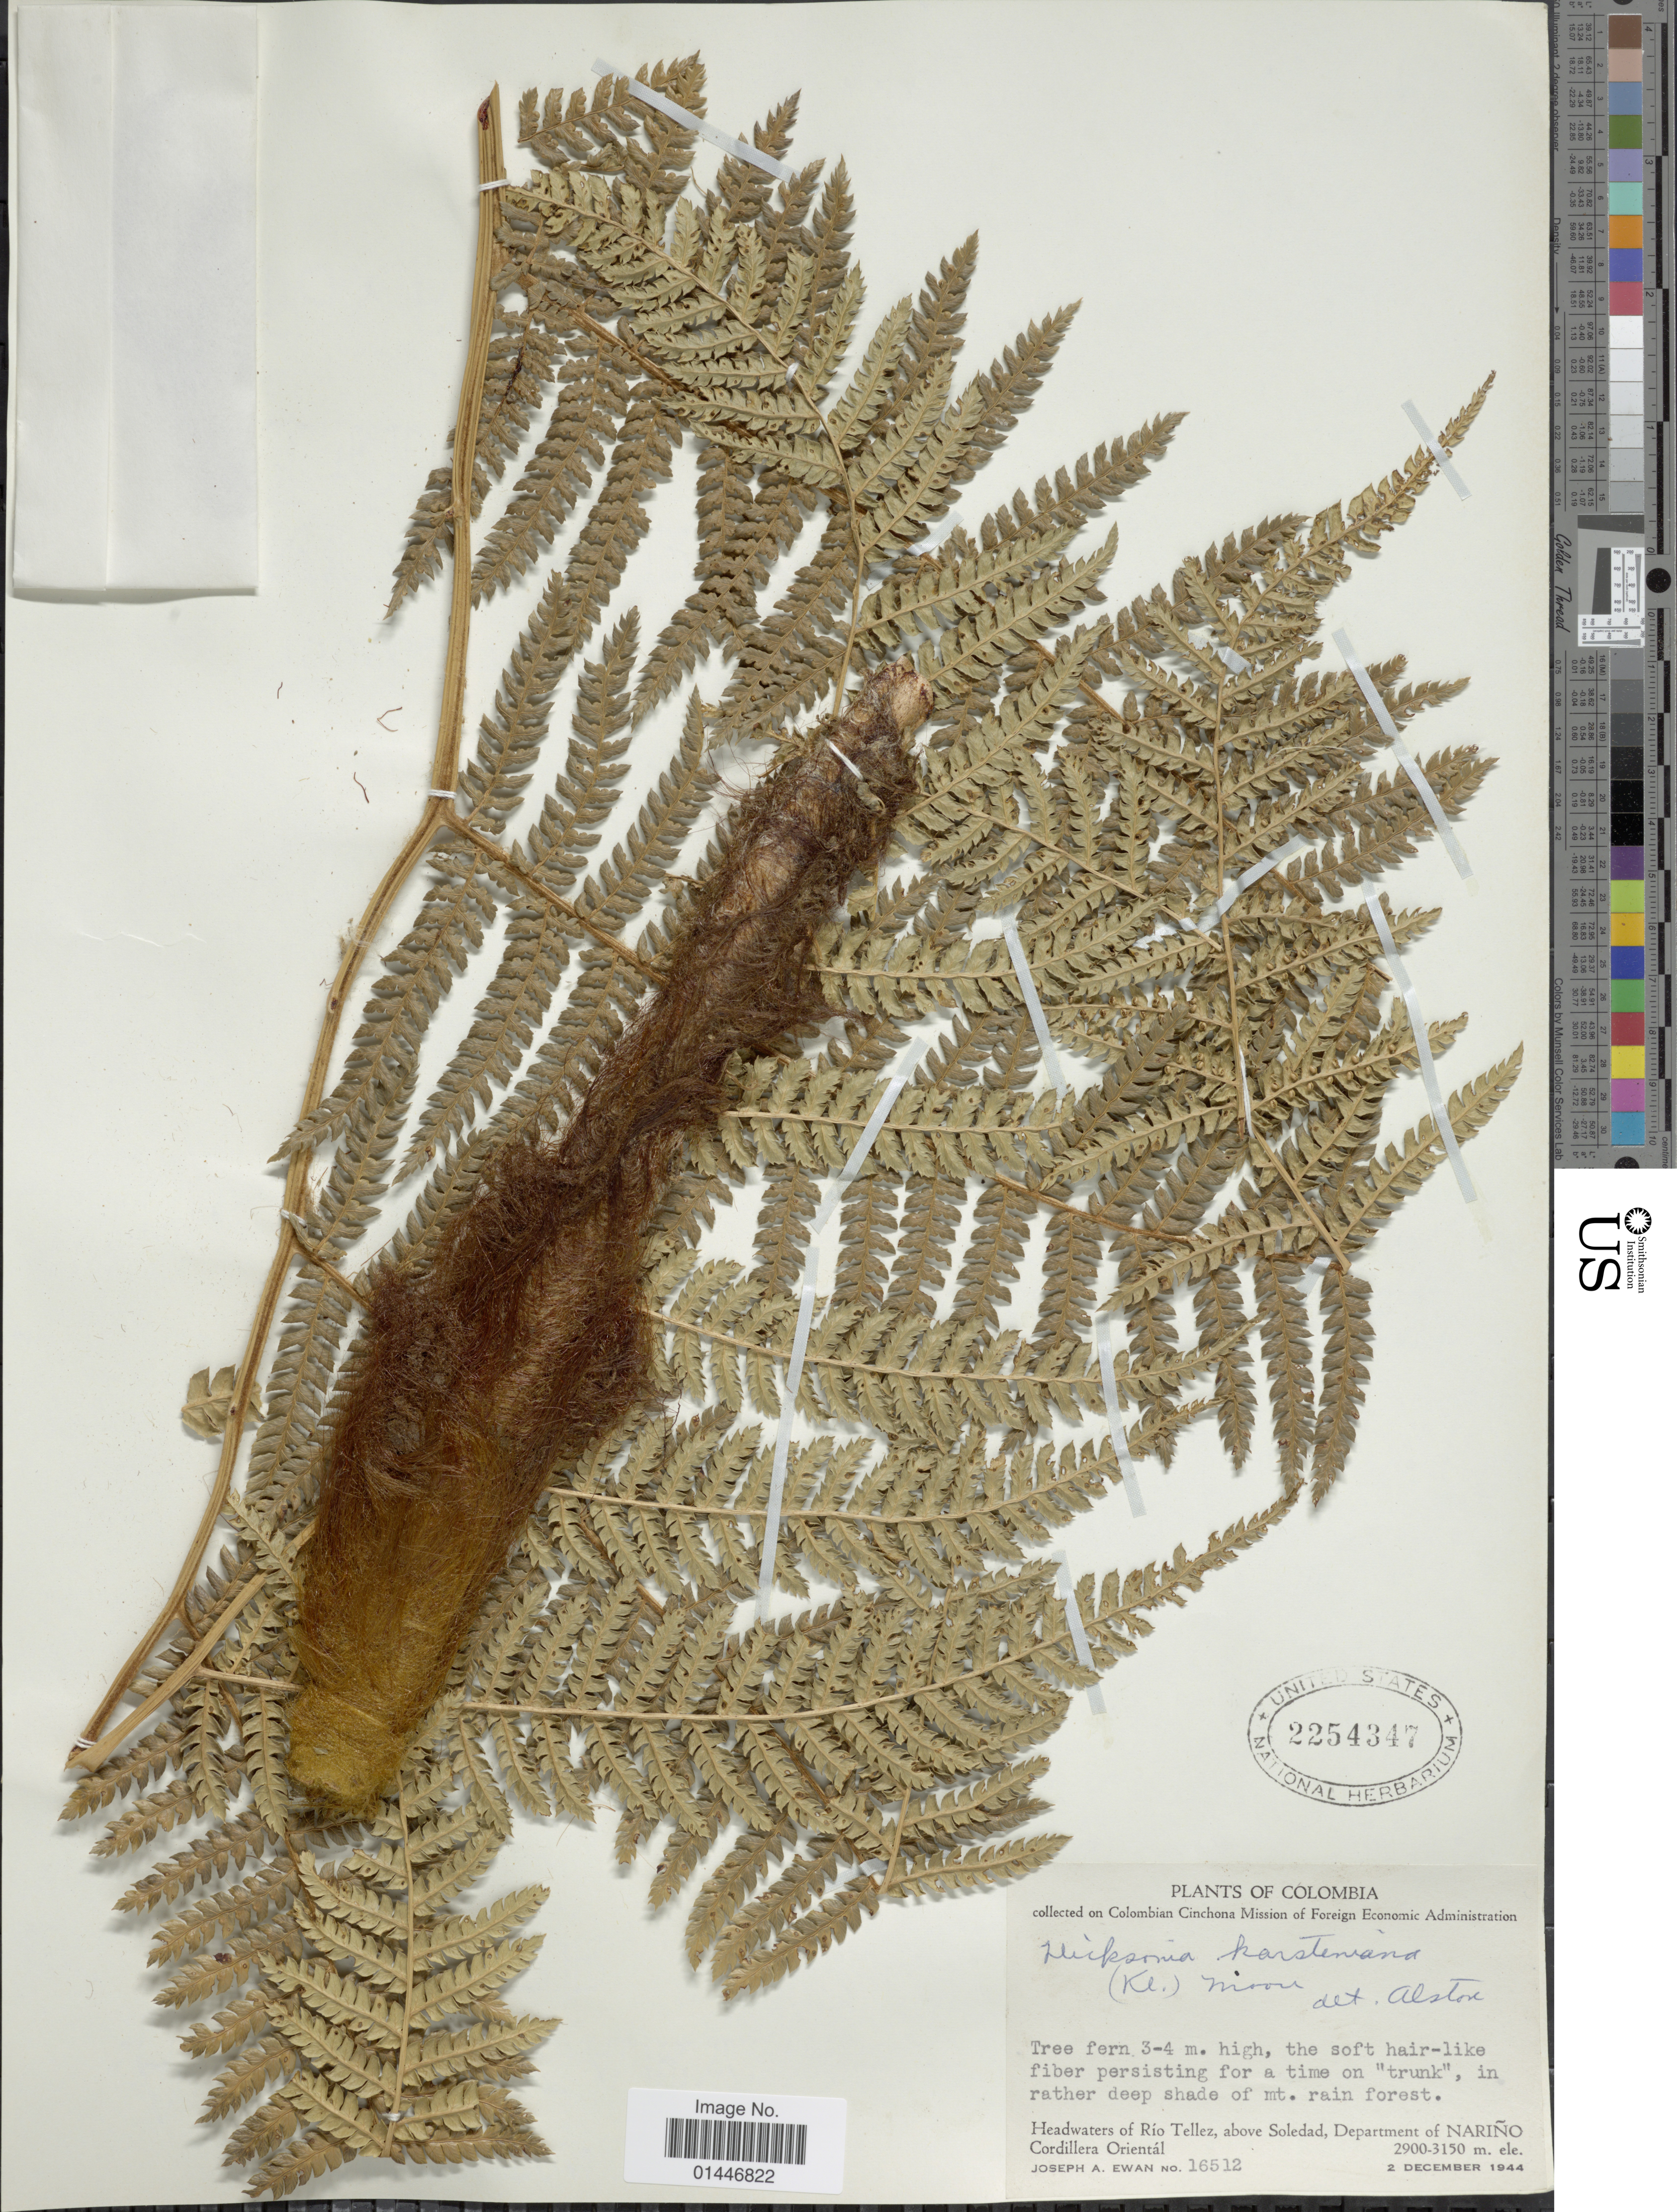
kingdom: Plantae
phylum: Tracheophyta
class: Polypodiopsida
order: Cyatheales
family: Dicksoniaceae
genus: Dicksonia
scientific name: Dicksonia novogranadensis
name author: (Domin)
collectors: J. A. Ewan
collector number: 16512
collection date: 1944-12-02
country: Colombia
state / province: Nariño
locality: Headwaters of Rio Tellez, above Soledad, Cordillera Oriental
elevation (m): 2900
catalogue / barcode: US 2254347